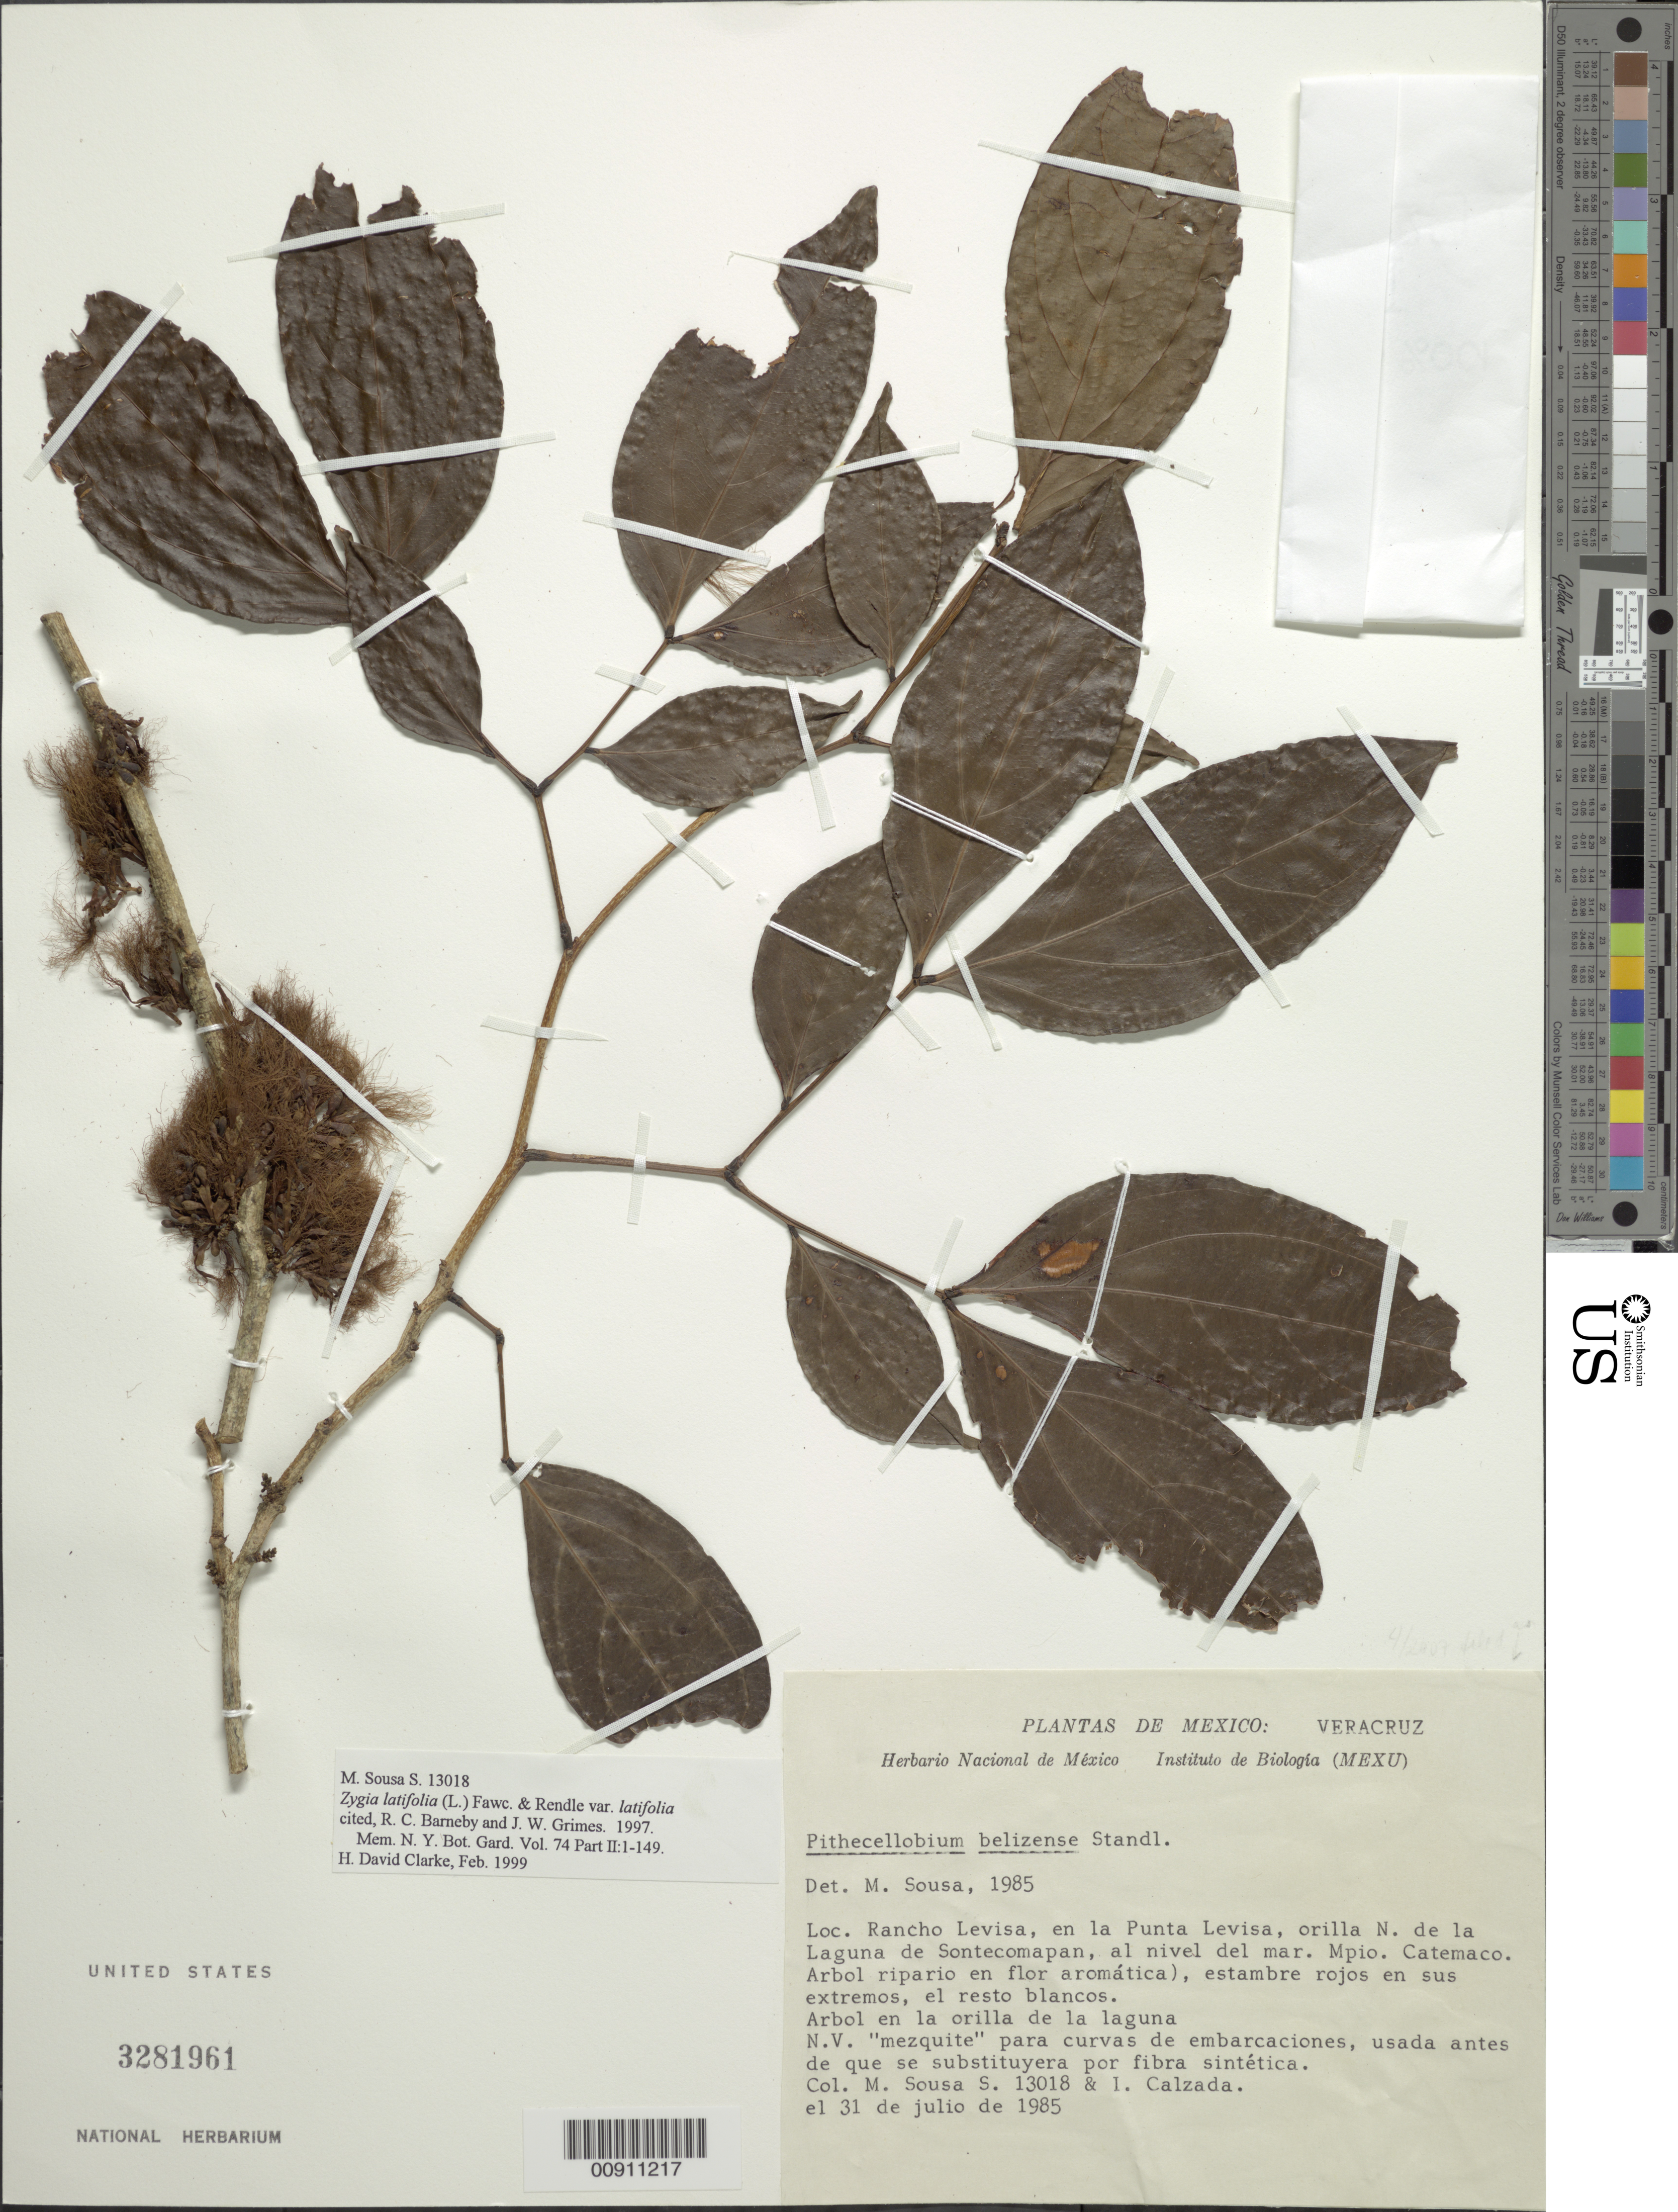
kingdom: Plantae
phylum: Tracheophyta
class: Magnoliopsida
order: Fabales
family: Fabaceae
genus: Zygia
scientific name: Zygia latifolia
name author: (L.) Fawc. & Rendle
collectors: M. Sousa S. & J. I. Calzada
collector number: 13018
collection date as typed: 31 Jul 1985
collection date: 1985-07-31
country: Mexico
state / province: Veracruz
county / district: Catemaco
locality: Rancho Levisa, en la Punta Levisa, orilla N de la Laguna de Sontecomapan, Mpio. Catemaco, Veracruz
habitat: Arbol en la orilla de la laguna. Ripario.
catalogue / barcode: US 3281961